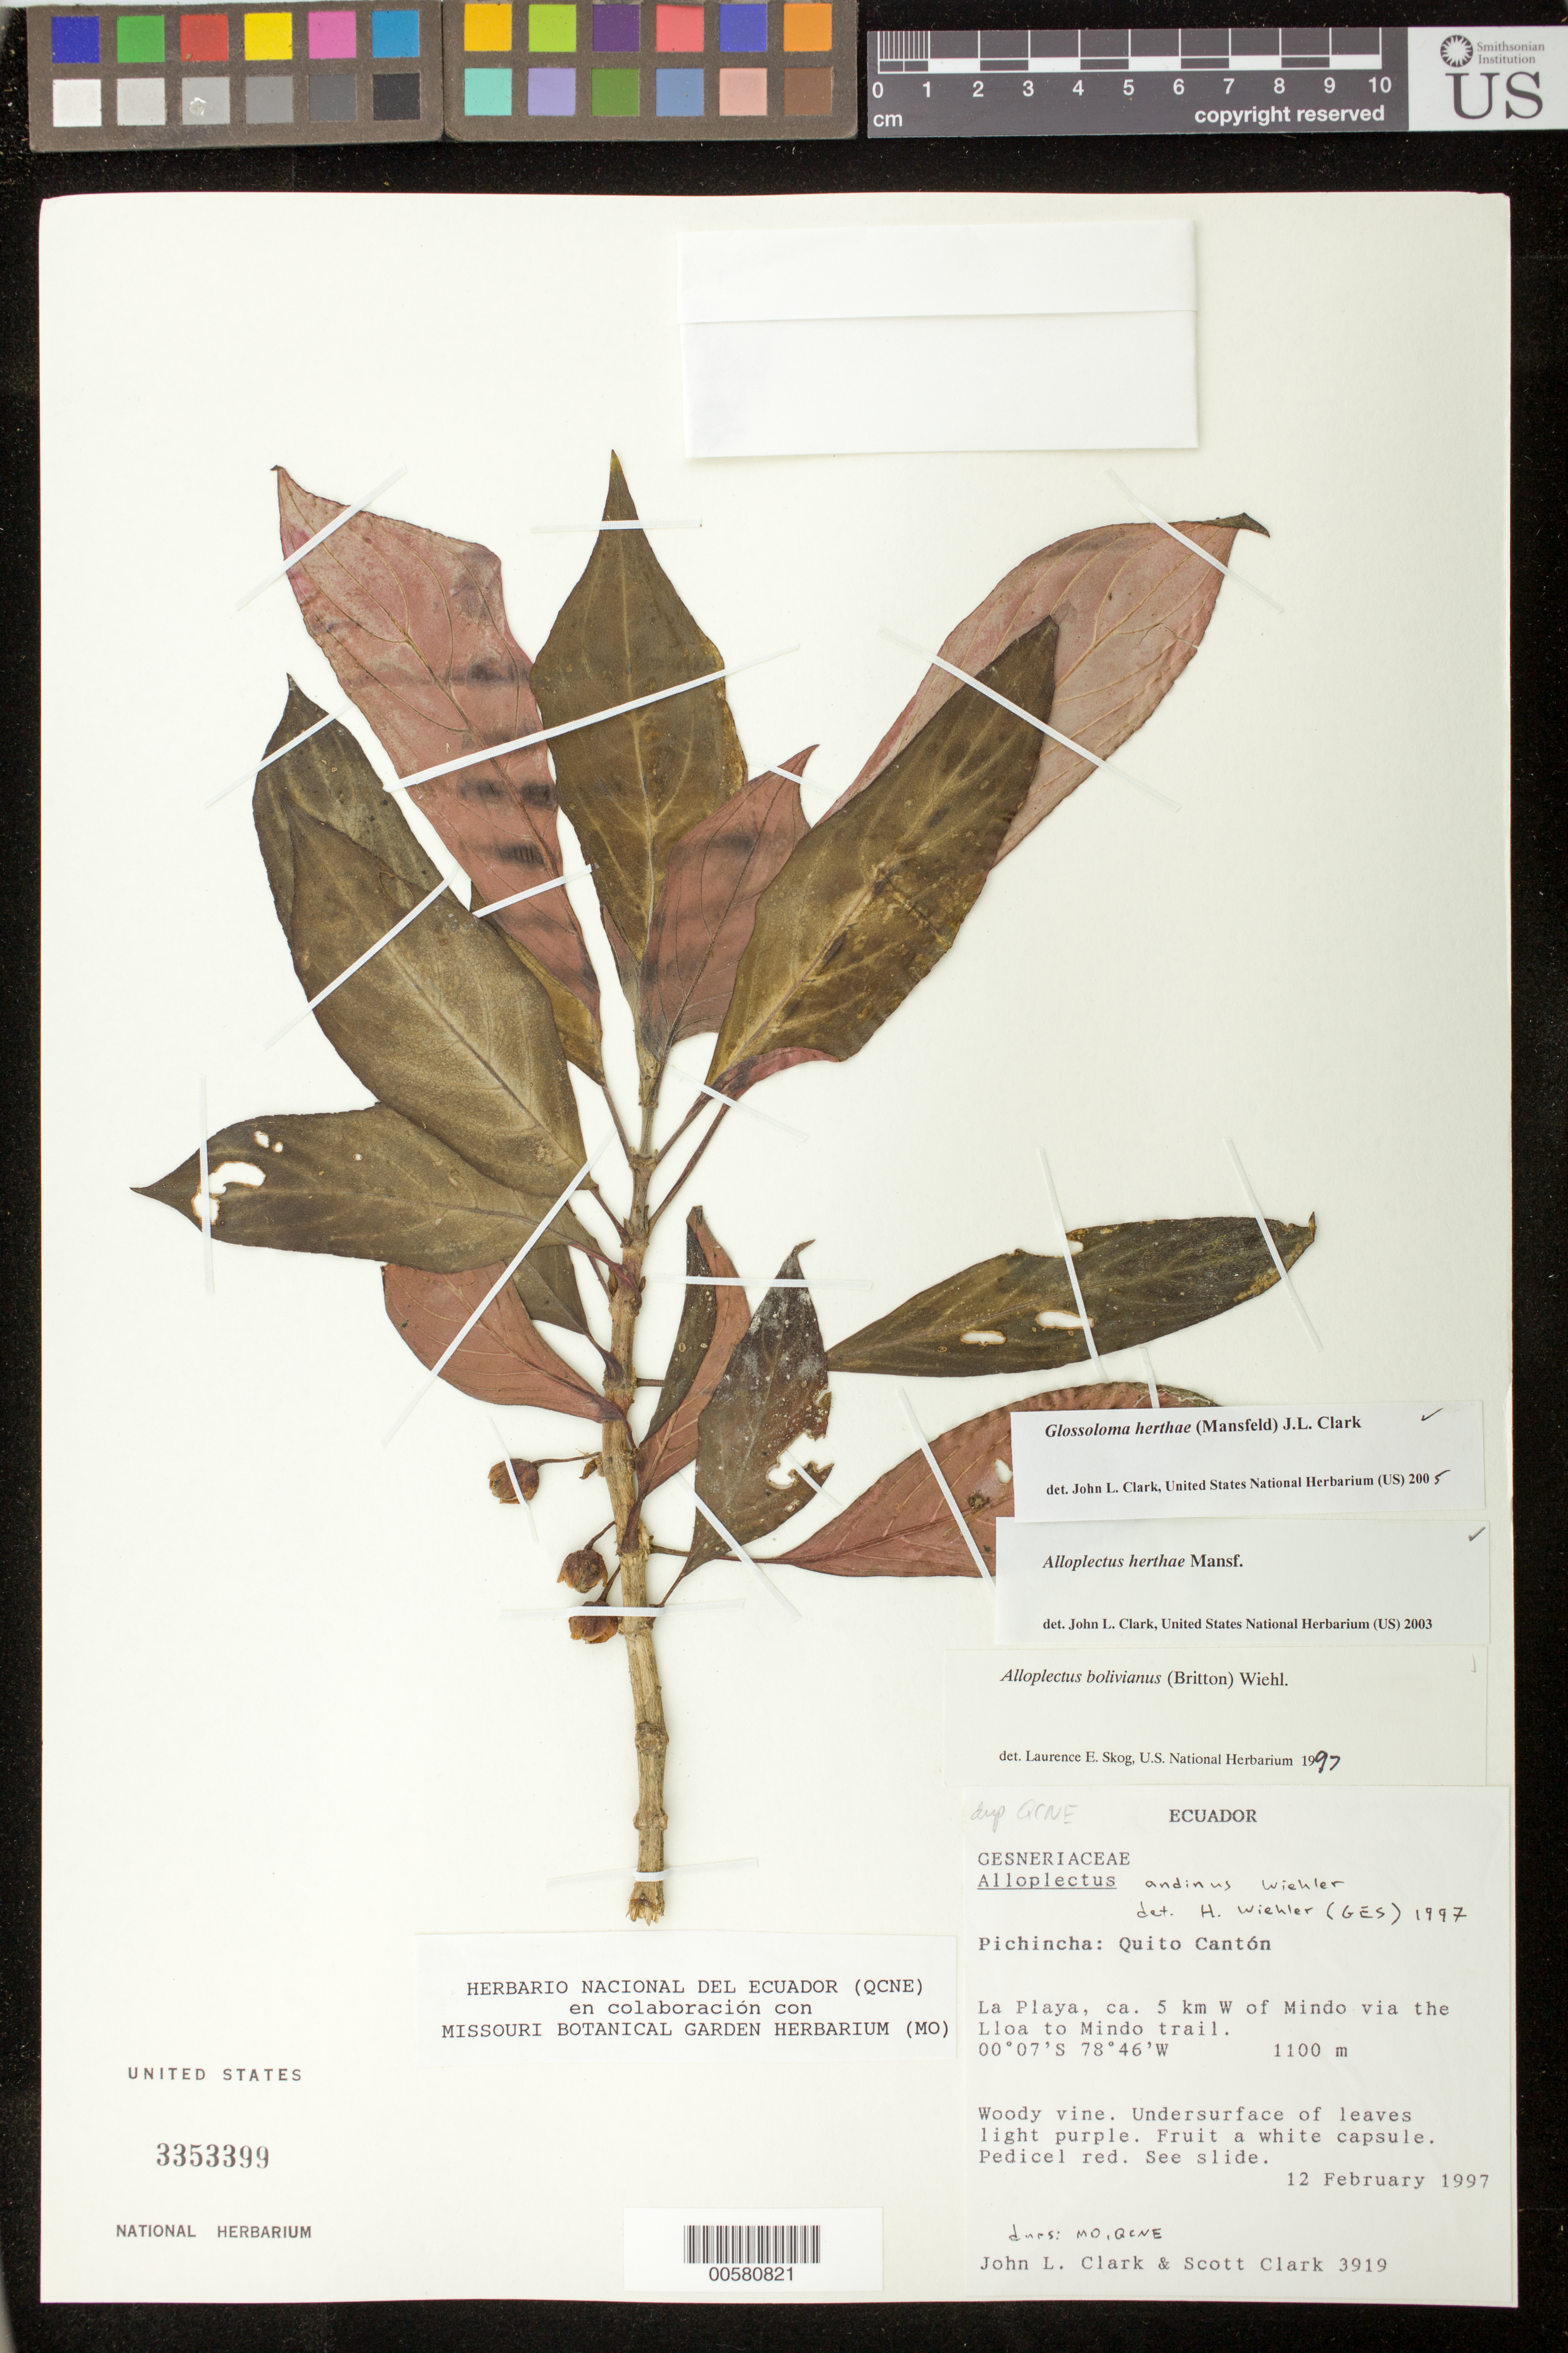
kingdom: Plantae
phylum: Tracheophyta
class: Magnoliopsida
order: Lamiales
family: Gesneriaceae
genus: Glossoloma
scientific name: Glossoloma herthae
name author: (Mansf.) J.L. Clark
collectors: J. L. Clark & S. Clark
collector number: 3919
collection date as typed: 12 Feb 1997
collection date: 1997-02-12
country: Ecuador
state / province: Pichincha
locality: Quito Cantón. La Playa, ca. 5 km W of Mindo via the Lloa to Mindo trail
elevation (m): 1100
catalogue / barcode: US 3353399